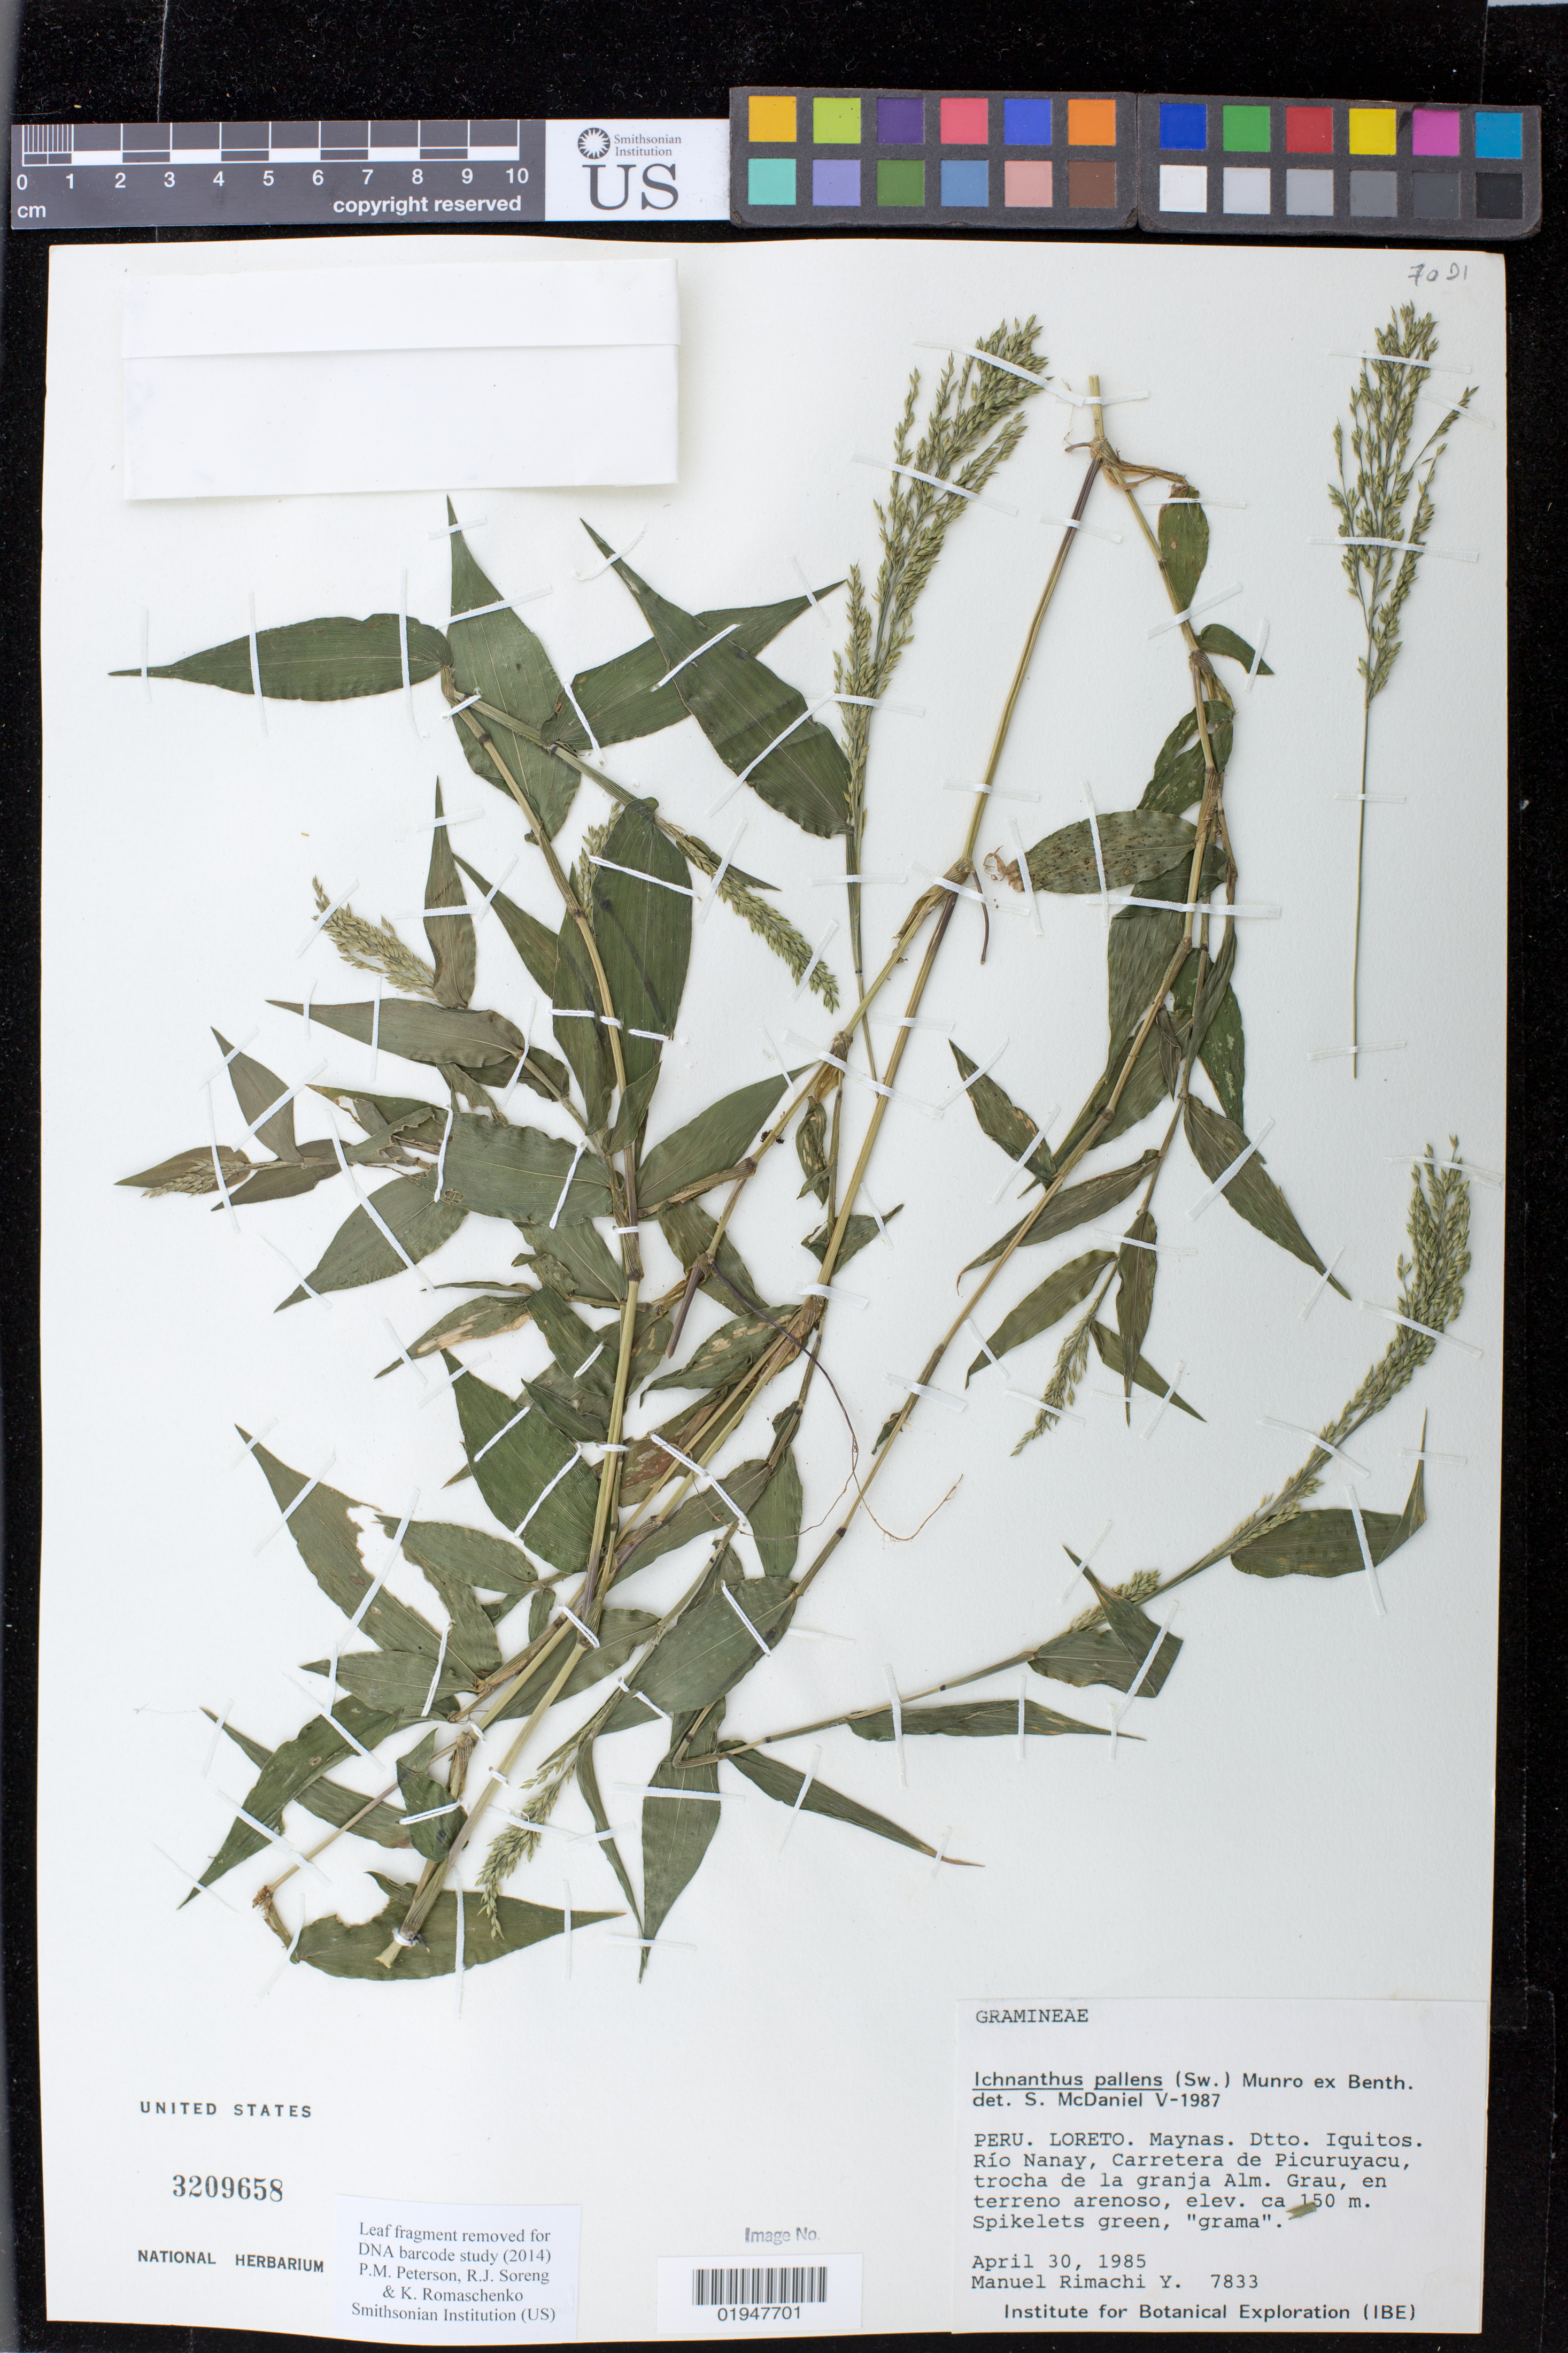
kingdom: Plantae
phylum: Tracheophyta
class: Liliopsida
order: Poales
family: Poaceae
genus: Ichnanthus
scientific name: Ichnanthus pallens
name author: (Sw.) Munro ex Benth.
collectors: M. Rimachi Y.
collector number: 7833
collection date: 1985-04-30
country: Peru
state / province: Loreto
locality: Maynas. Dtto. Iquitos. Rio Nanay, Carretera de Picuruyacu, trocha de la granja Alm.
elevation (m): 150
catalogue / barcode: US 3209658